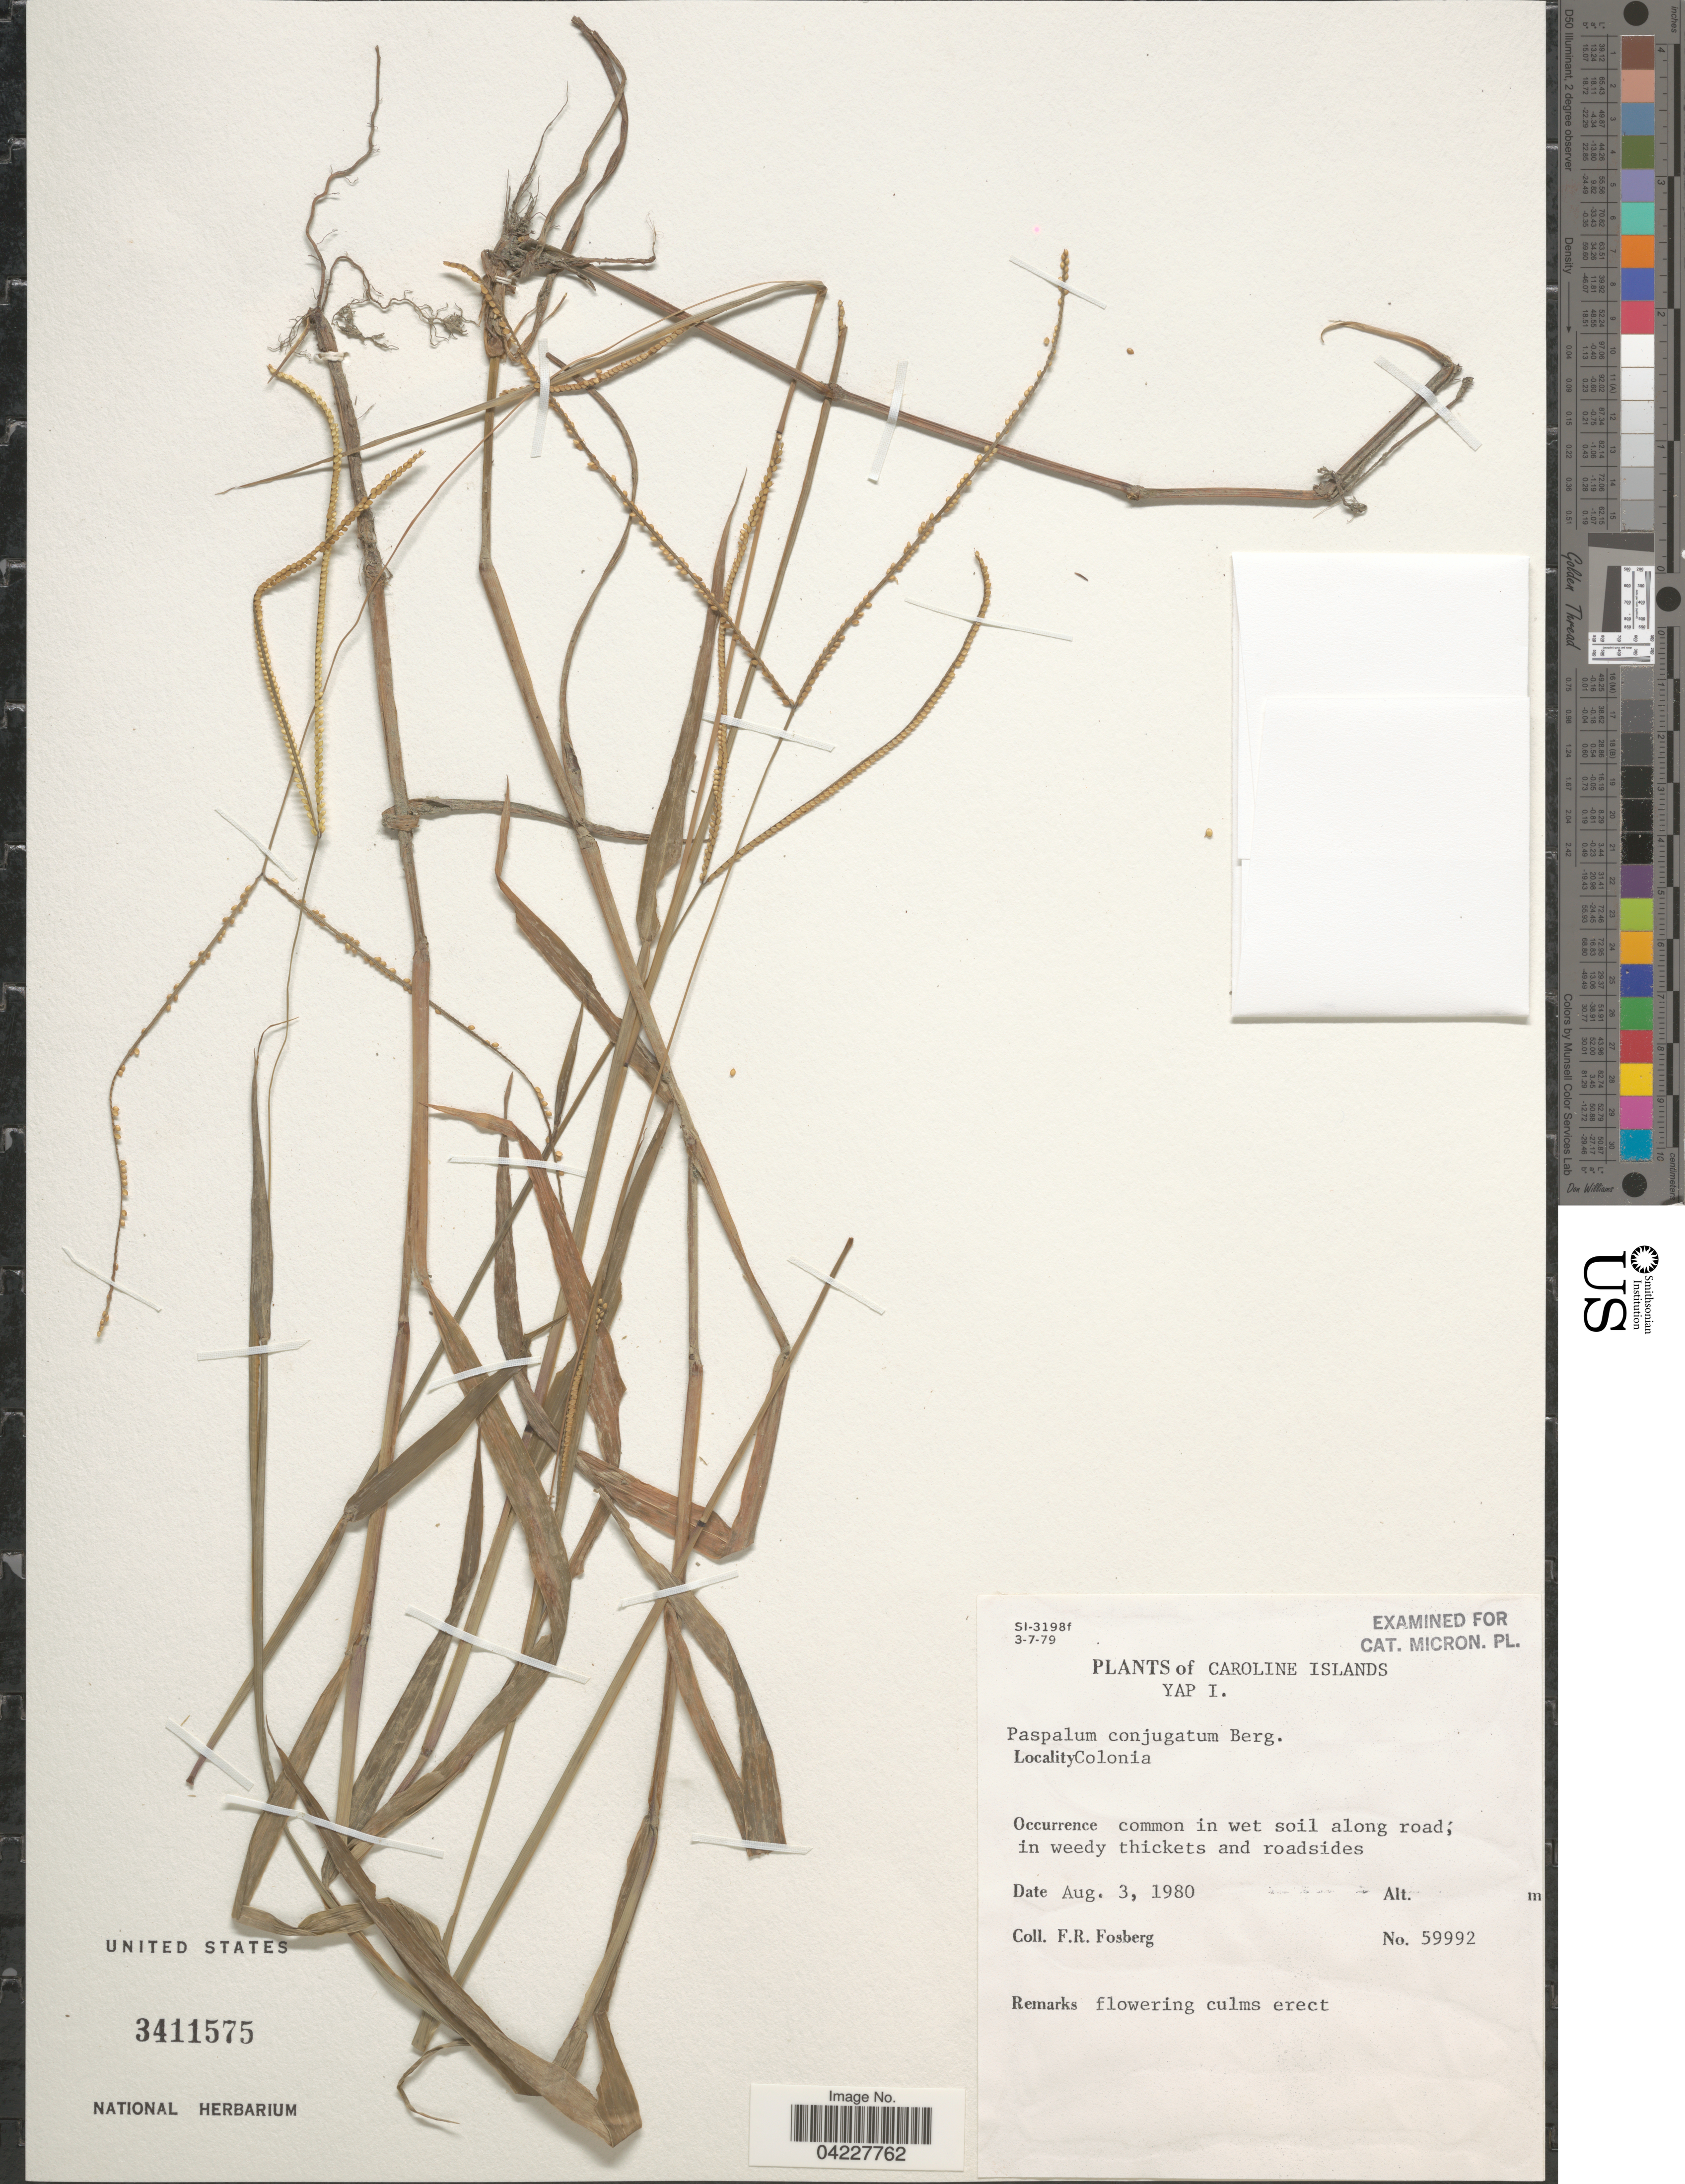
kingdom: Plantae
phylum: Tracheophyta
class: Liliopsida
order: Poales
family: Poaceae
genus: Paspalum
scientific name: Paspalum conjugatum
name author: P.J. Bergius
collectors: F. R. Fosberg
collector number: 59992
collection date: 1980-08-03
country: Micronesia, Federated States of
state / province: Yap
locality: Caroline Islands. Yap I. Colonia.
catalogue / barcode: US 3411575